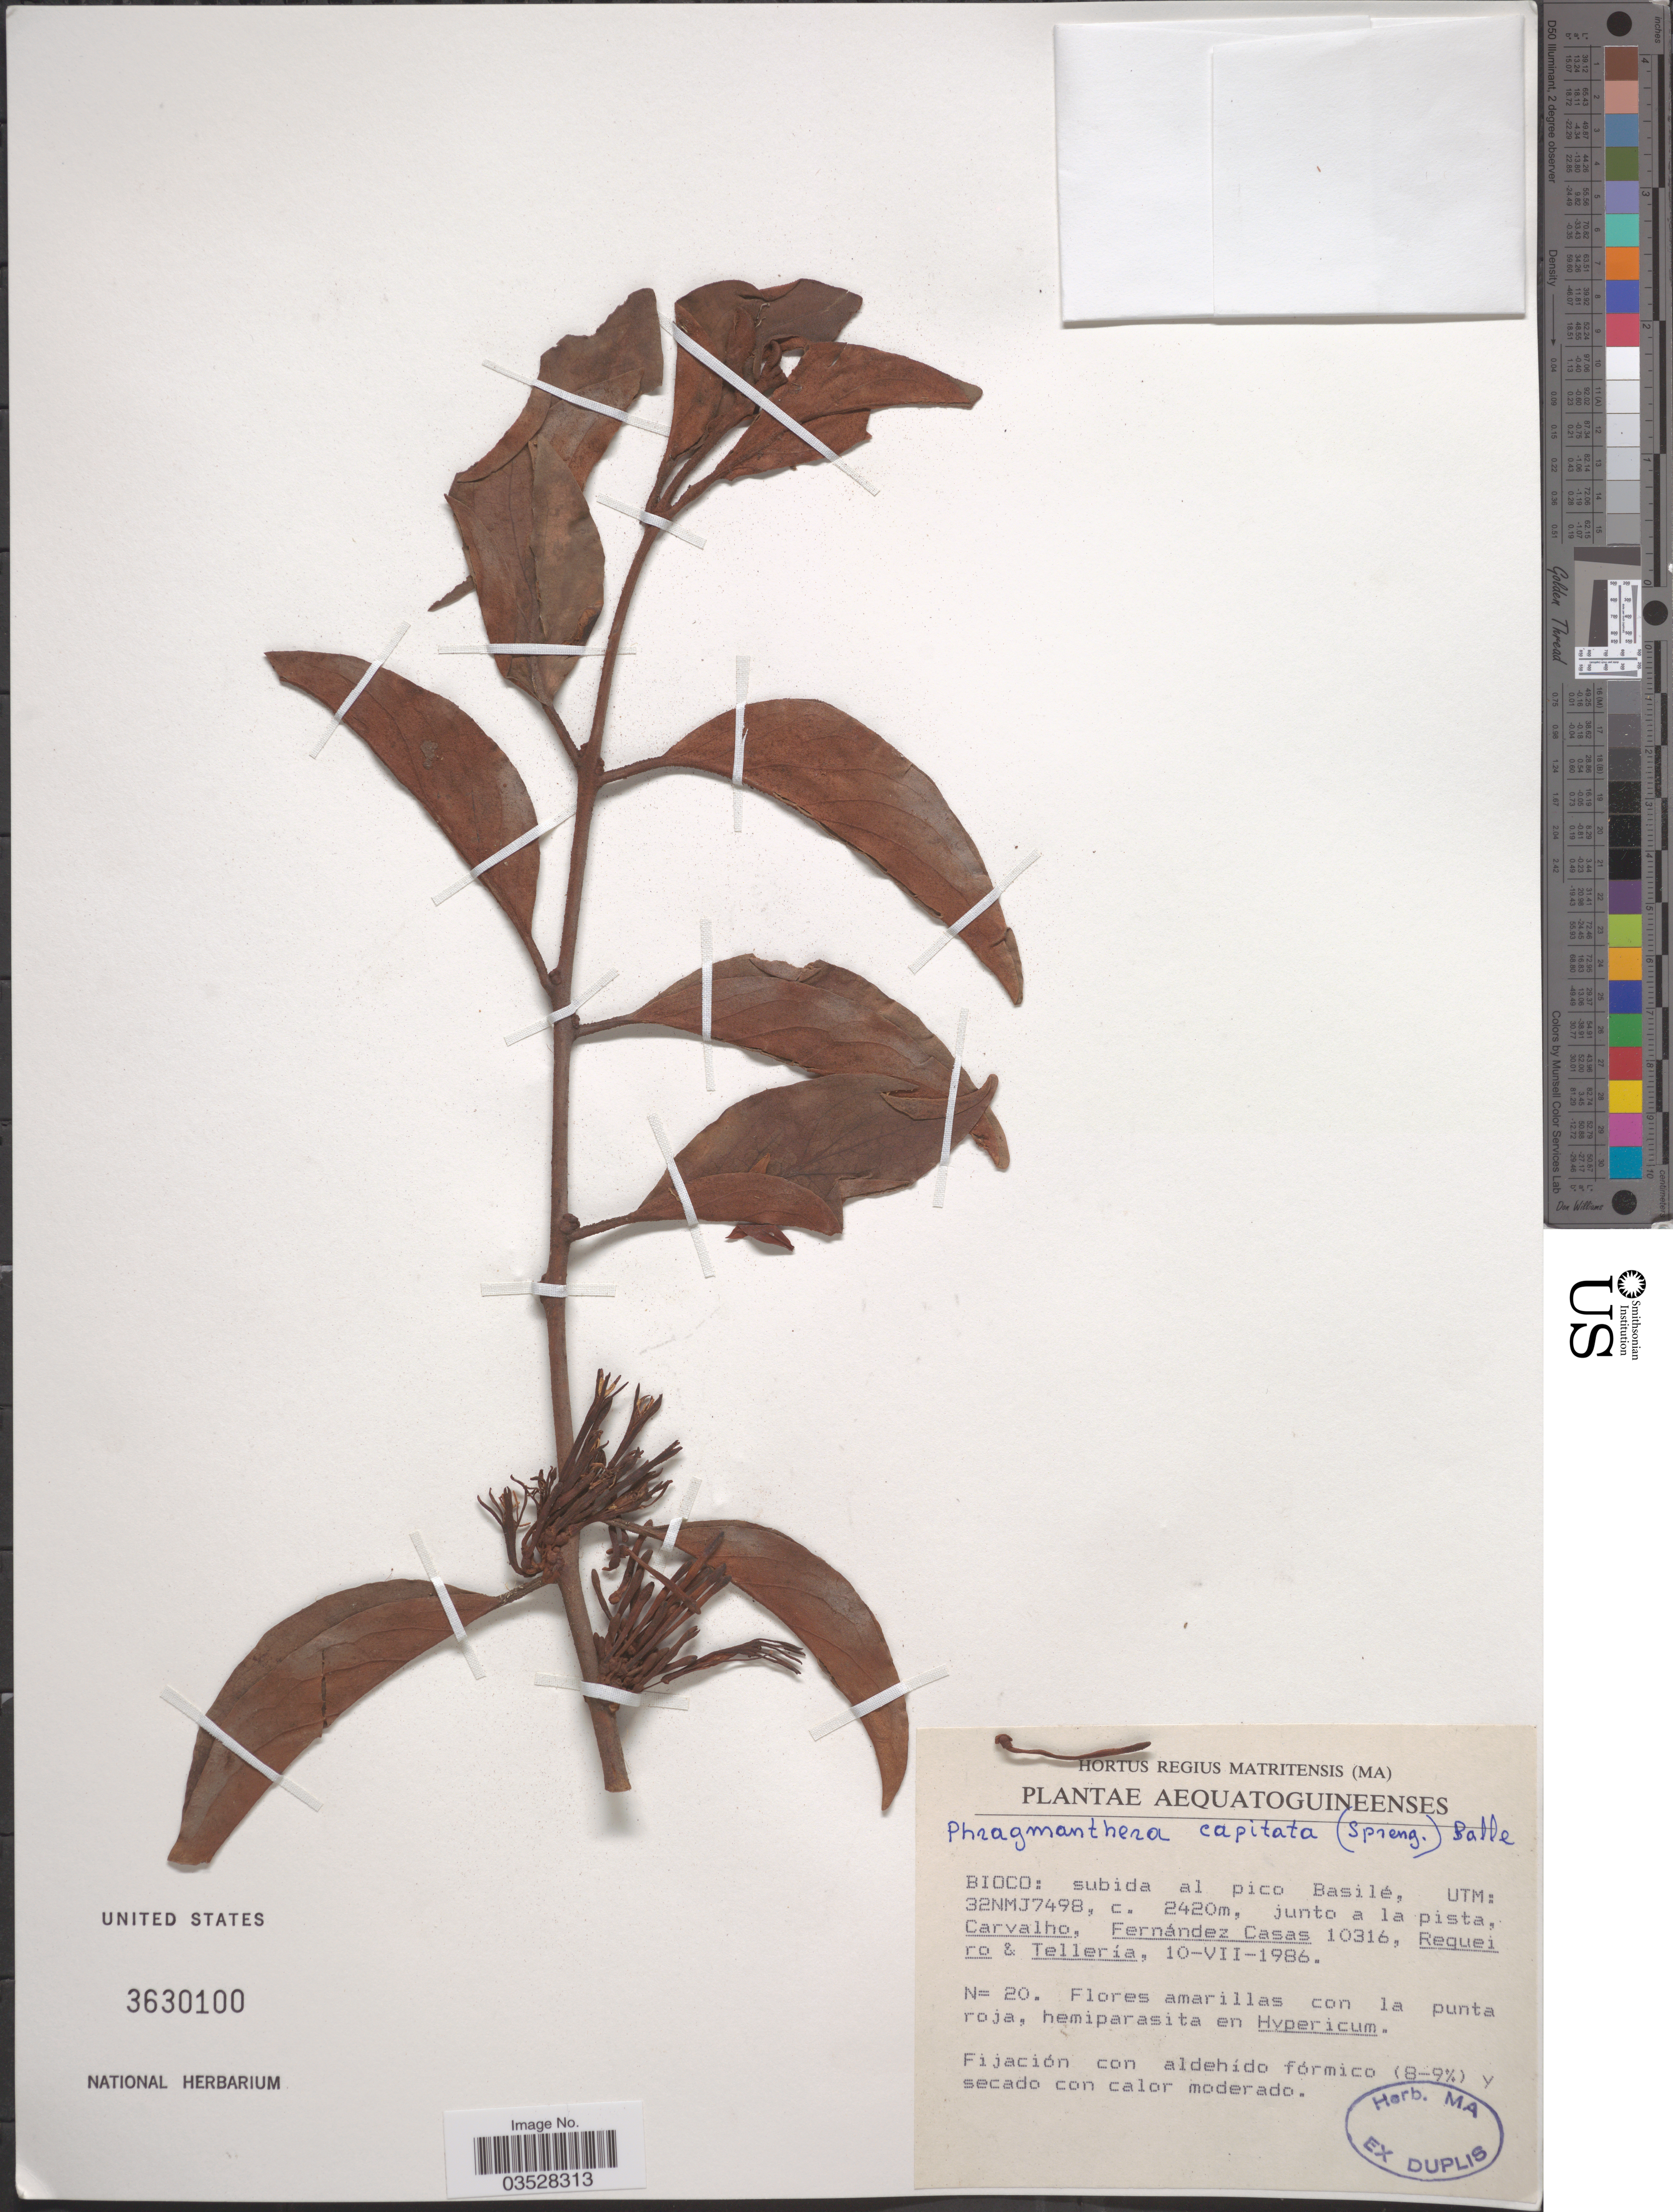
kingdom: Plantae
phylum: Tracheophyta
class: Magnoliopsida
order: Santalales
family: Loranthaceae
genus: Phragmanthera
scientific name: Phragmanthera capitata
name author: (Spreng.) Balle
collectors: Carvalho, --, F. Casas, Requeiro, -- & -. Telleria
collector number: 10316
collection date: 1986-07-10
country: Equatorial Guinea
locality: Bioco: subida al pico Basilé, UTM: 32NMJ7498.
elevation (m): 2420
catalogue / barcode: US 3630100